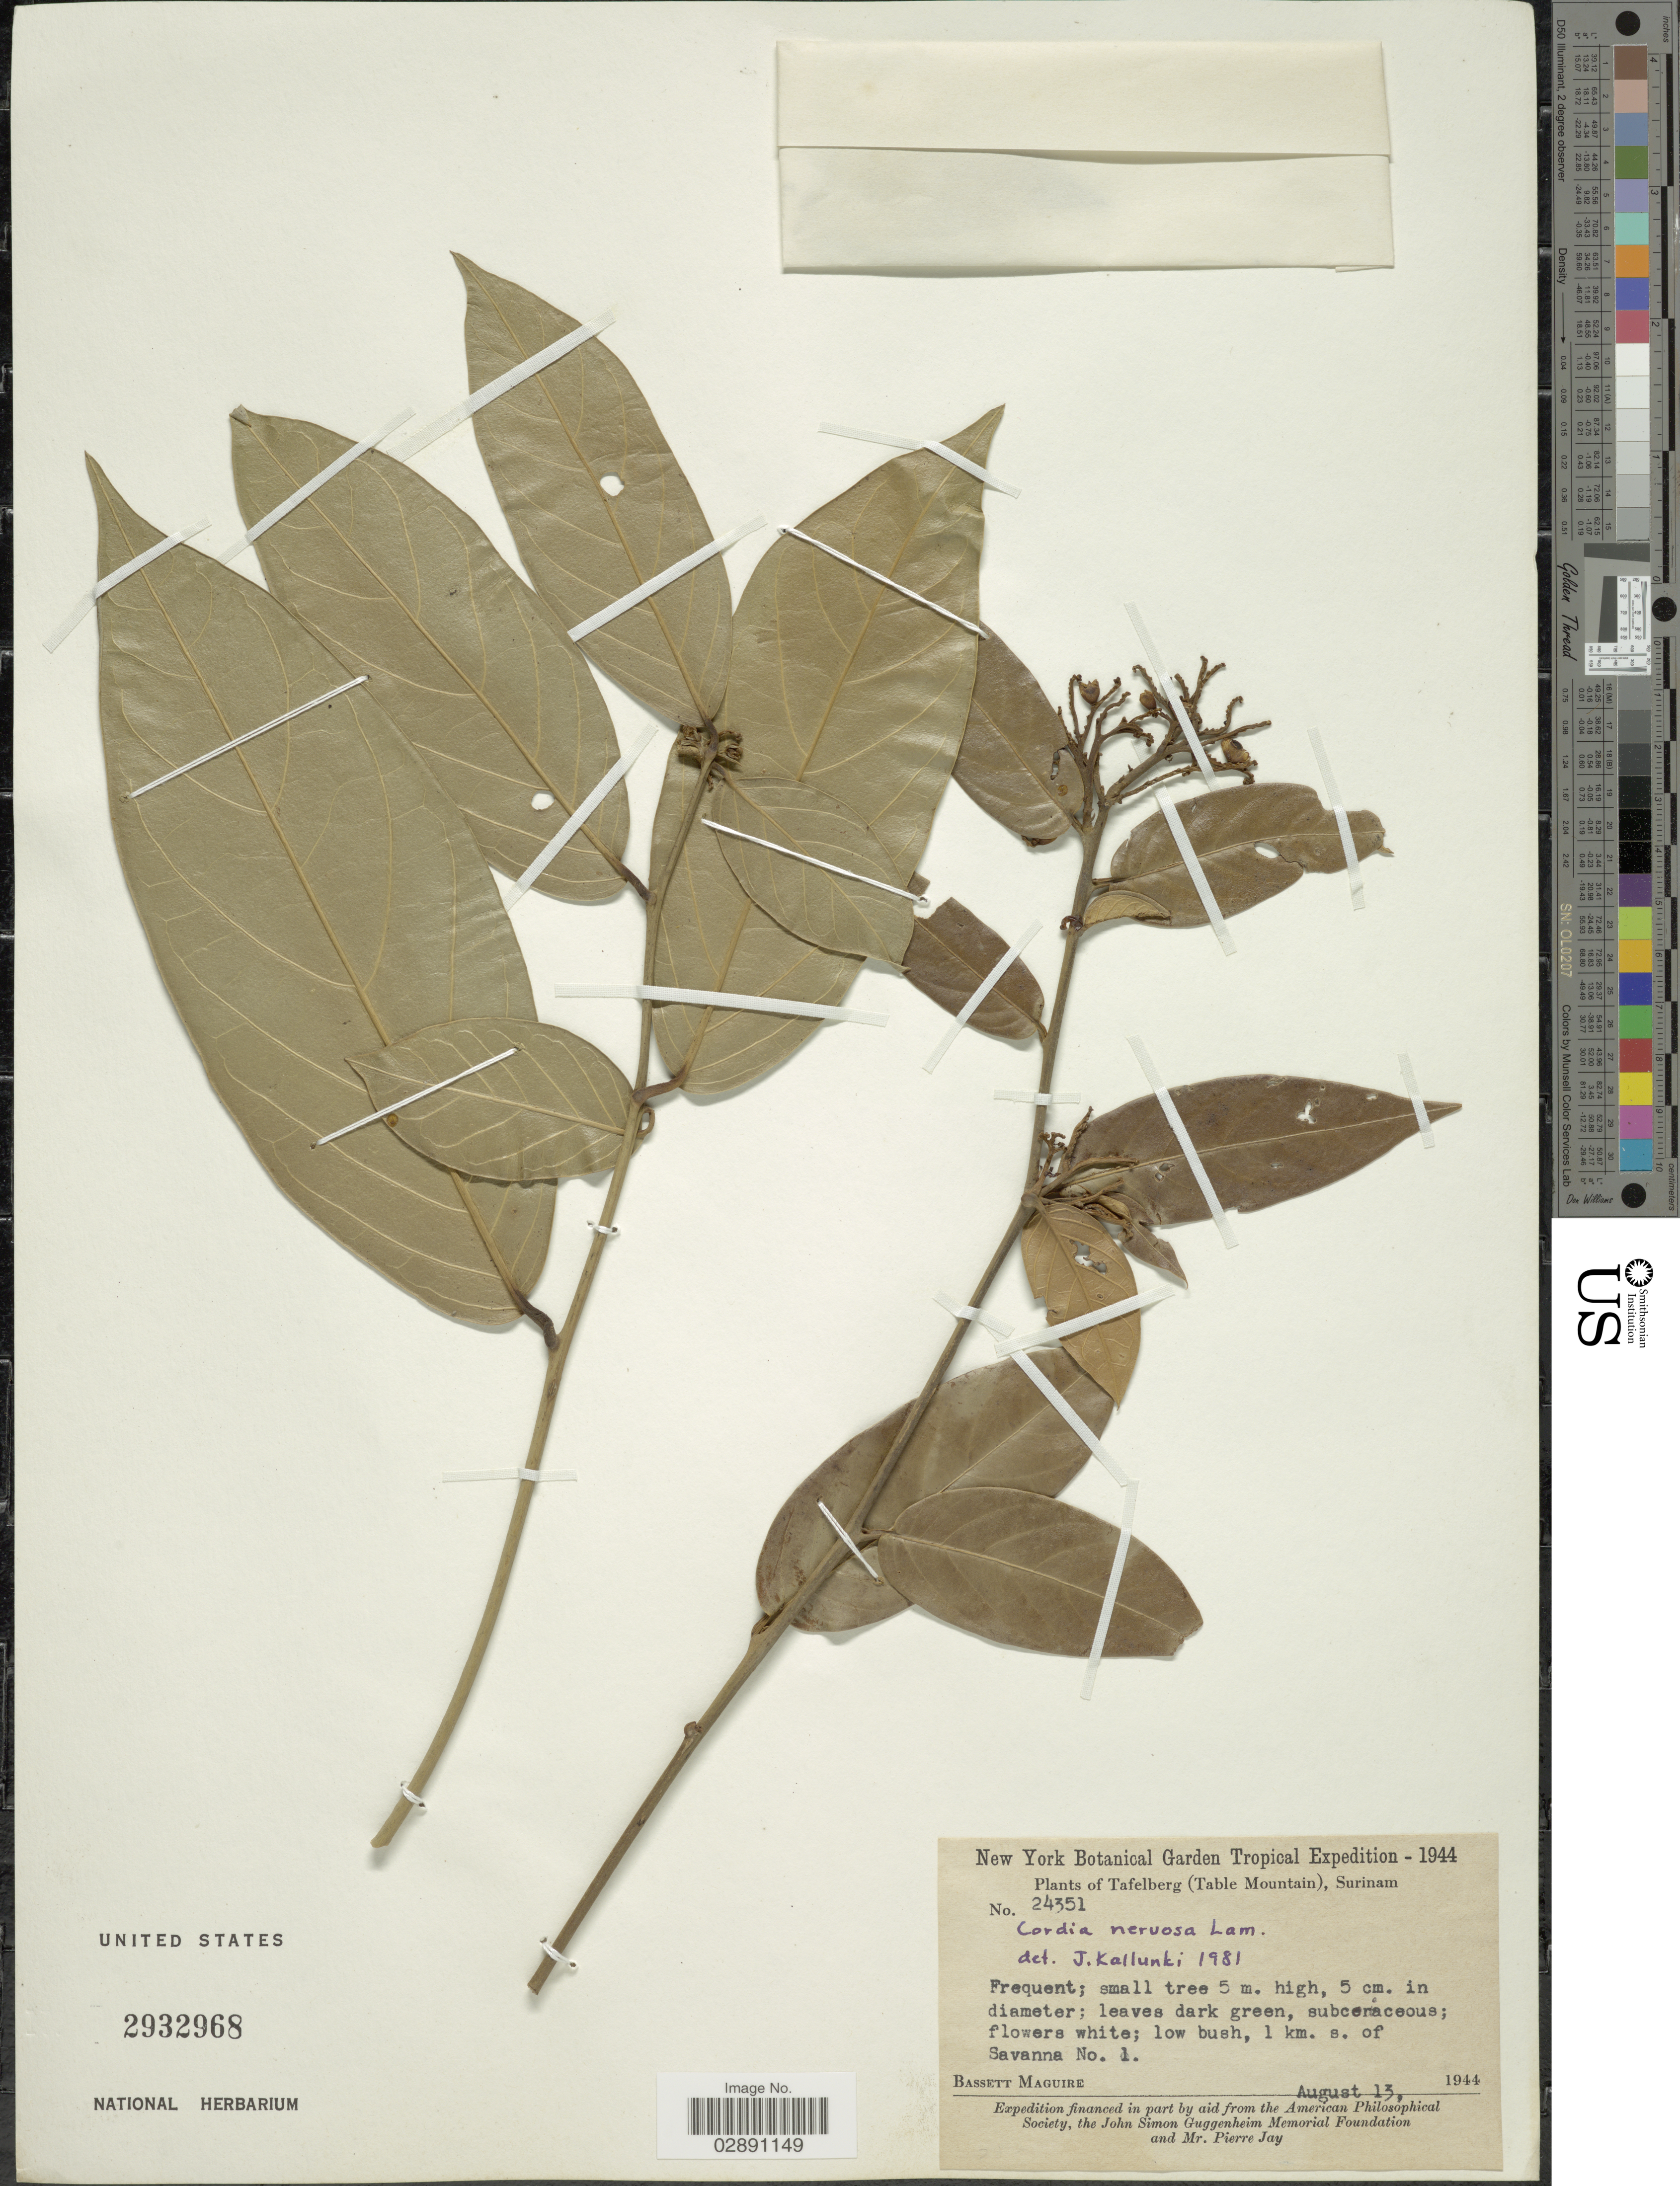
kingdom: Plantae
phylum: Tracheophyta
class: Magnoliopsida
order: Boraginales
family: Cordiaceae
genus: Cordia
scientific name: Cordia nervosa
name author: Lam.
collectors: B. Maguire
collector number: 24351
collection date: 1944-08-13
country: Suriname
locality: Tafelberg (Table Mountain). 1 km. s. of Savanna No. 1.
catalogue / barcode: US 2932968